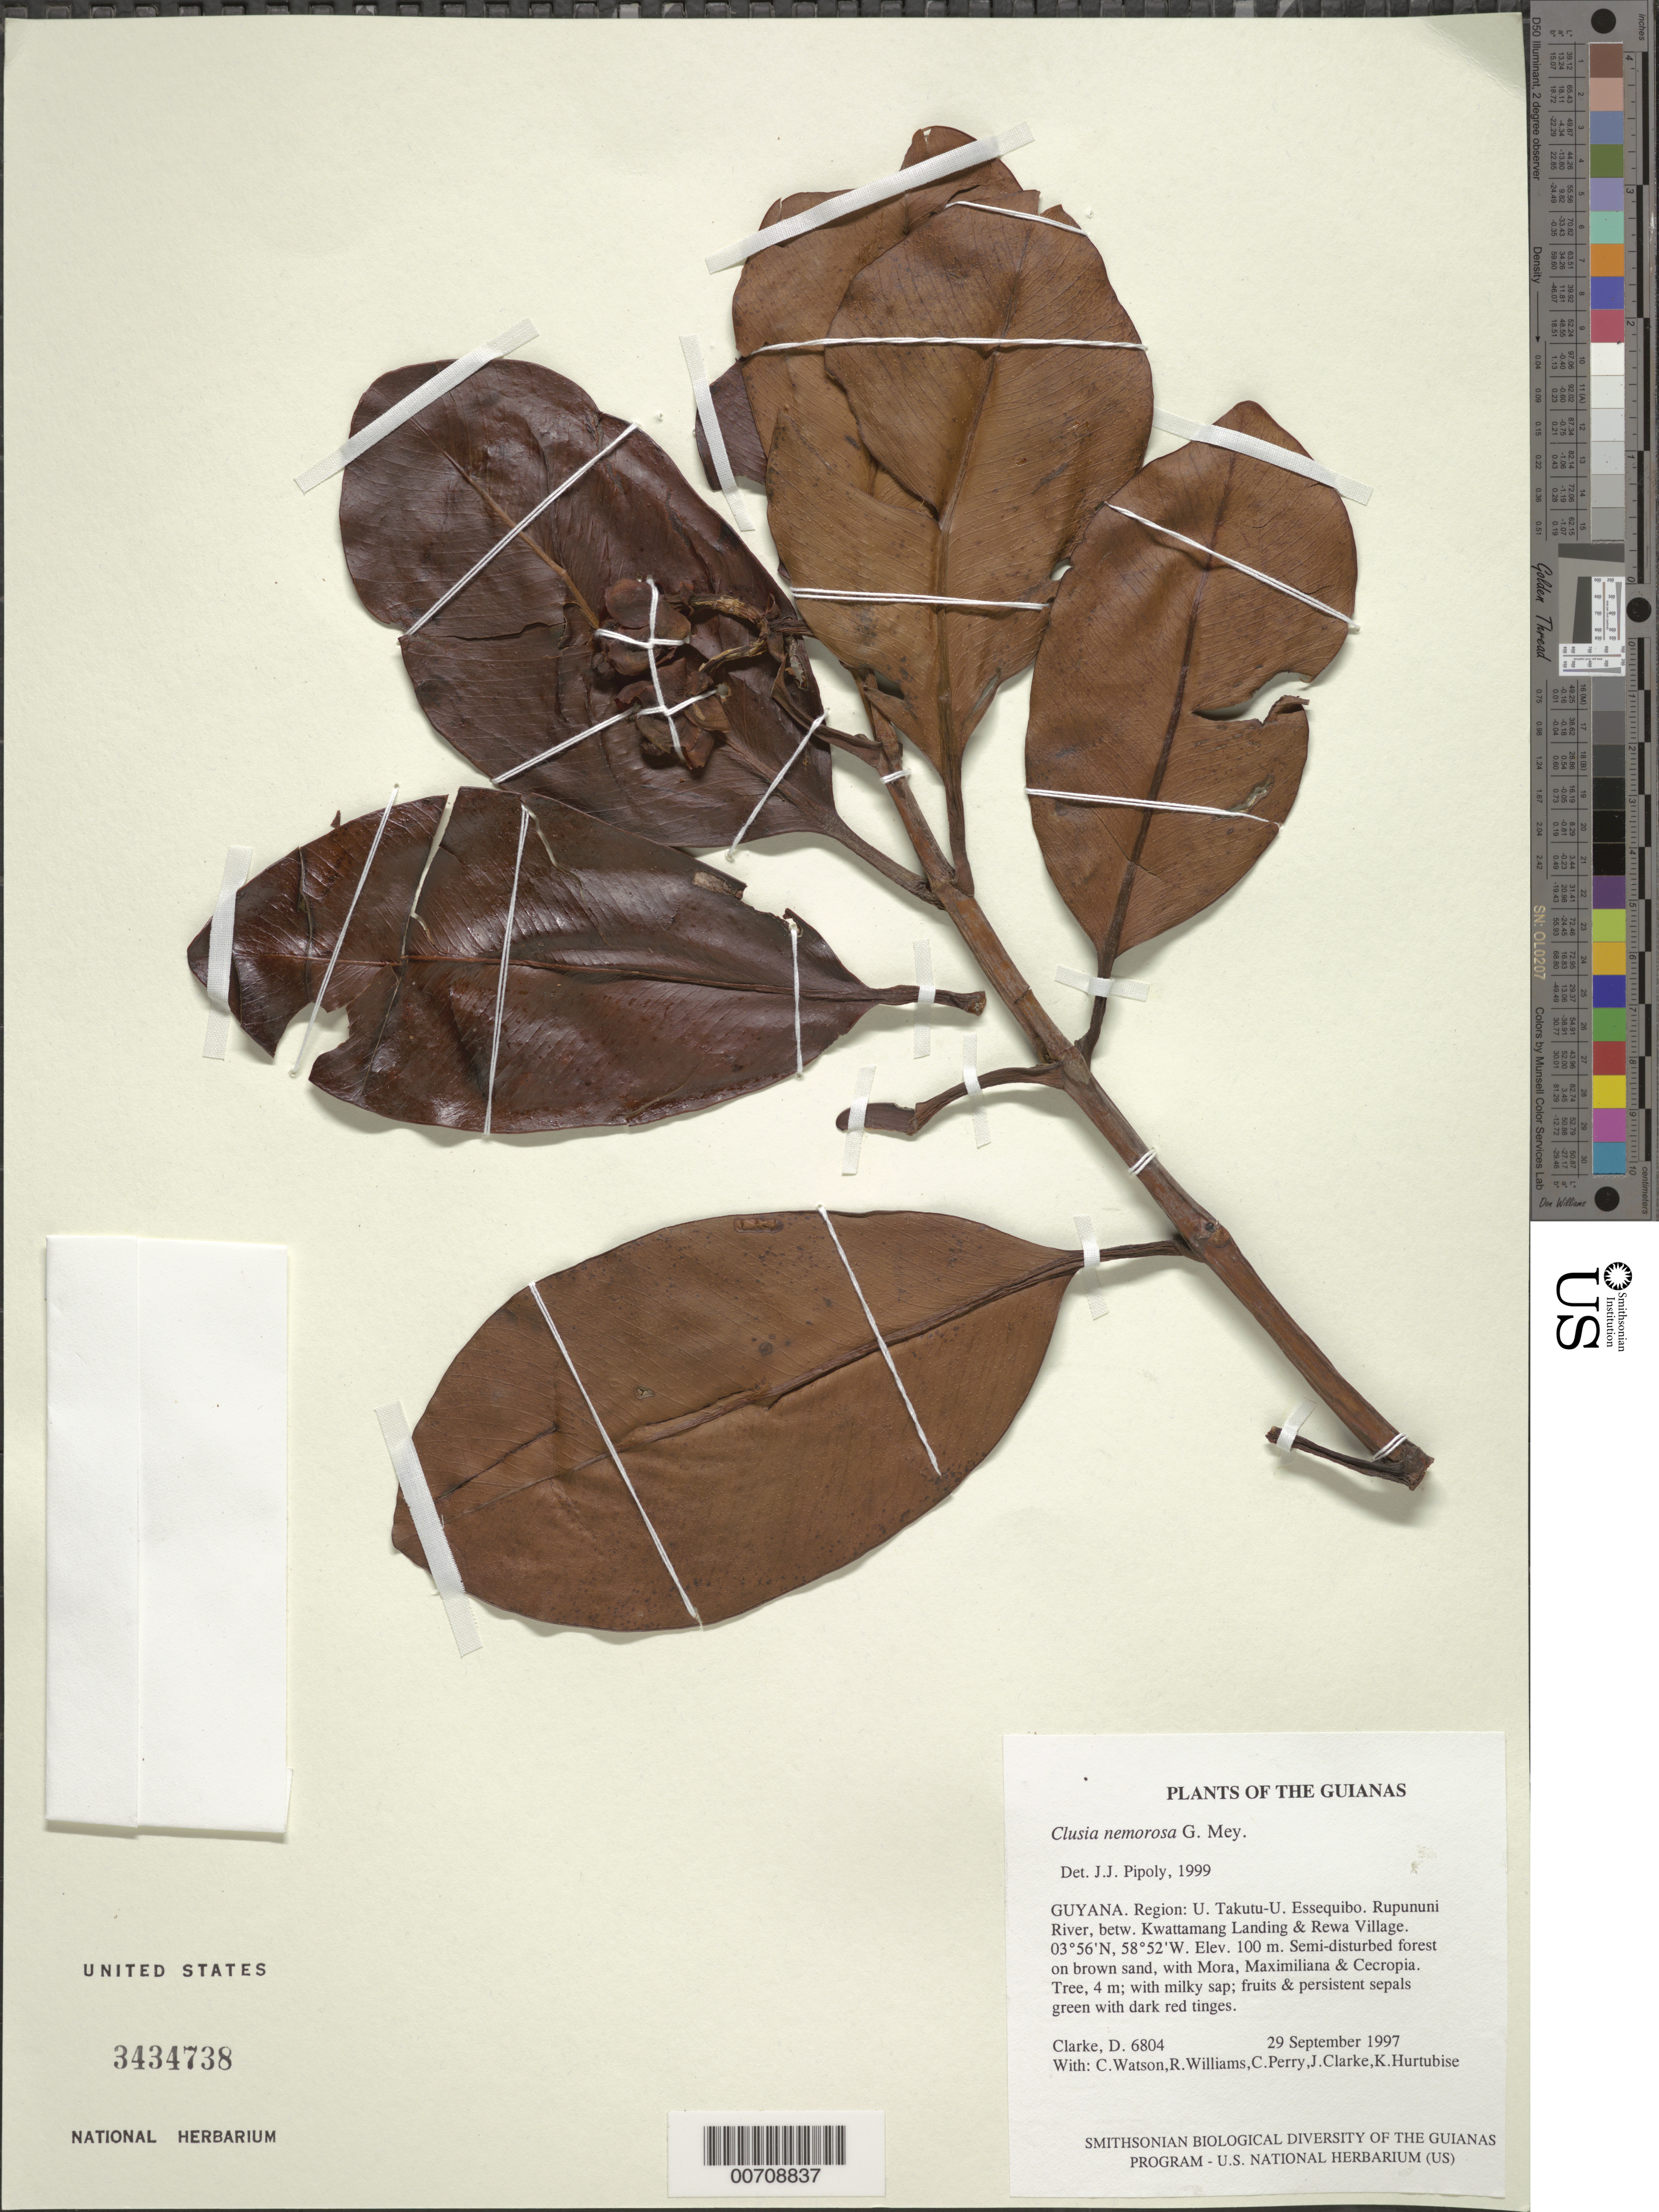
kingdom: Plantae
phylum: Tracheophyta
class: Magnoliopsida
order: Malpighiales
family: Clusiaceae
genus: Clusia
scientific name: Clusia nemorosa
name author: G. Mey.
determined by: Pipoly, J. J., III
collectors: H. D. Clarke, C. Watson, R. Williams, C. Perry, J. Clarke & K. Hurtubise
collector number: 6804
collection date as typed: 29 September 1997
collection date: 1997-09-29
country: Guyana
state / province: U. Takutu-U. Essequibo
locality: Rupununi River, betw. Kwattamang Landing & Rewa Village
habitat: Semi-disturbed forest on brown sand, with Mora, Maximiliana & Cecropia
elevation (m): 100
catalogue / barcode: US 3434738